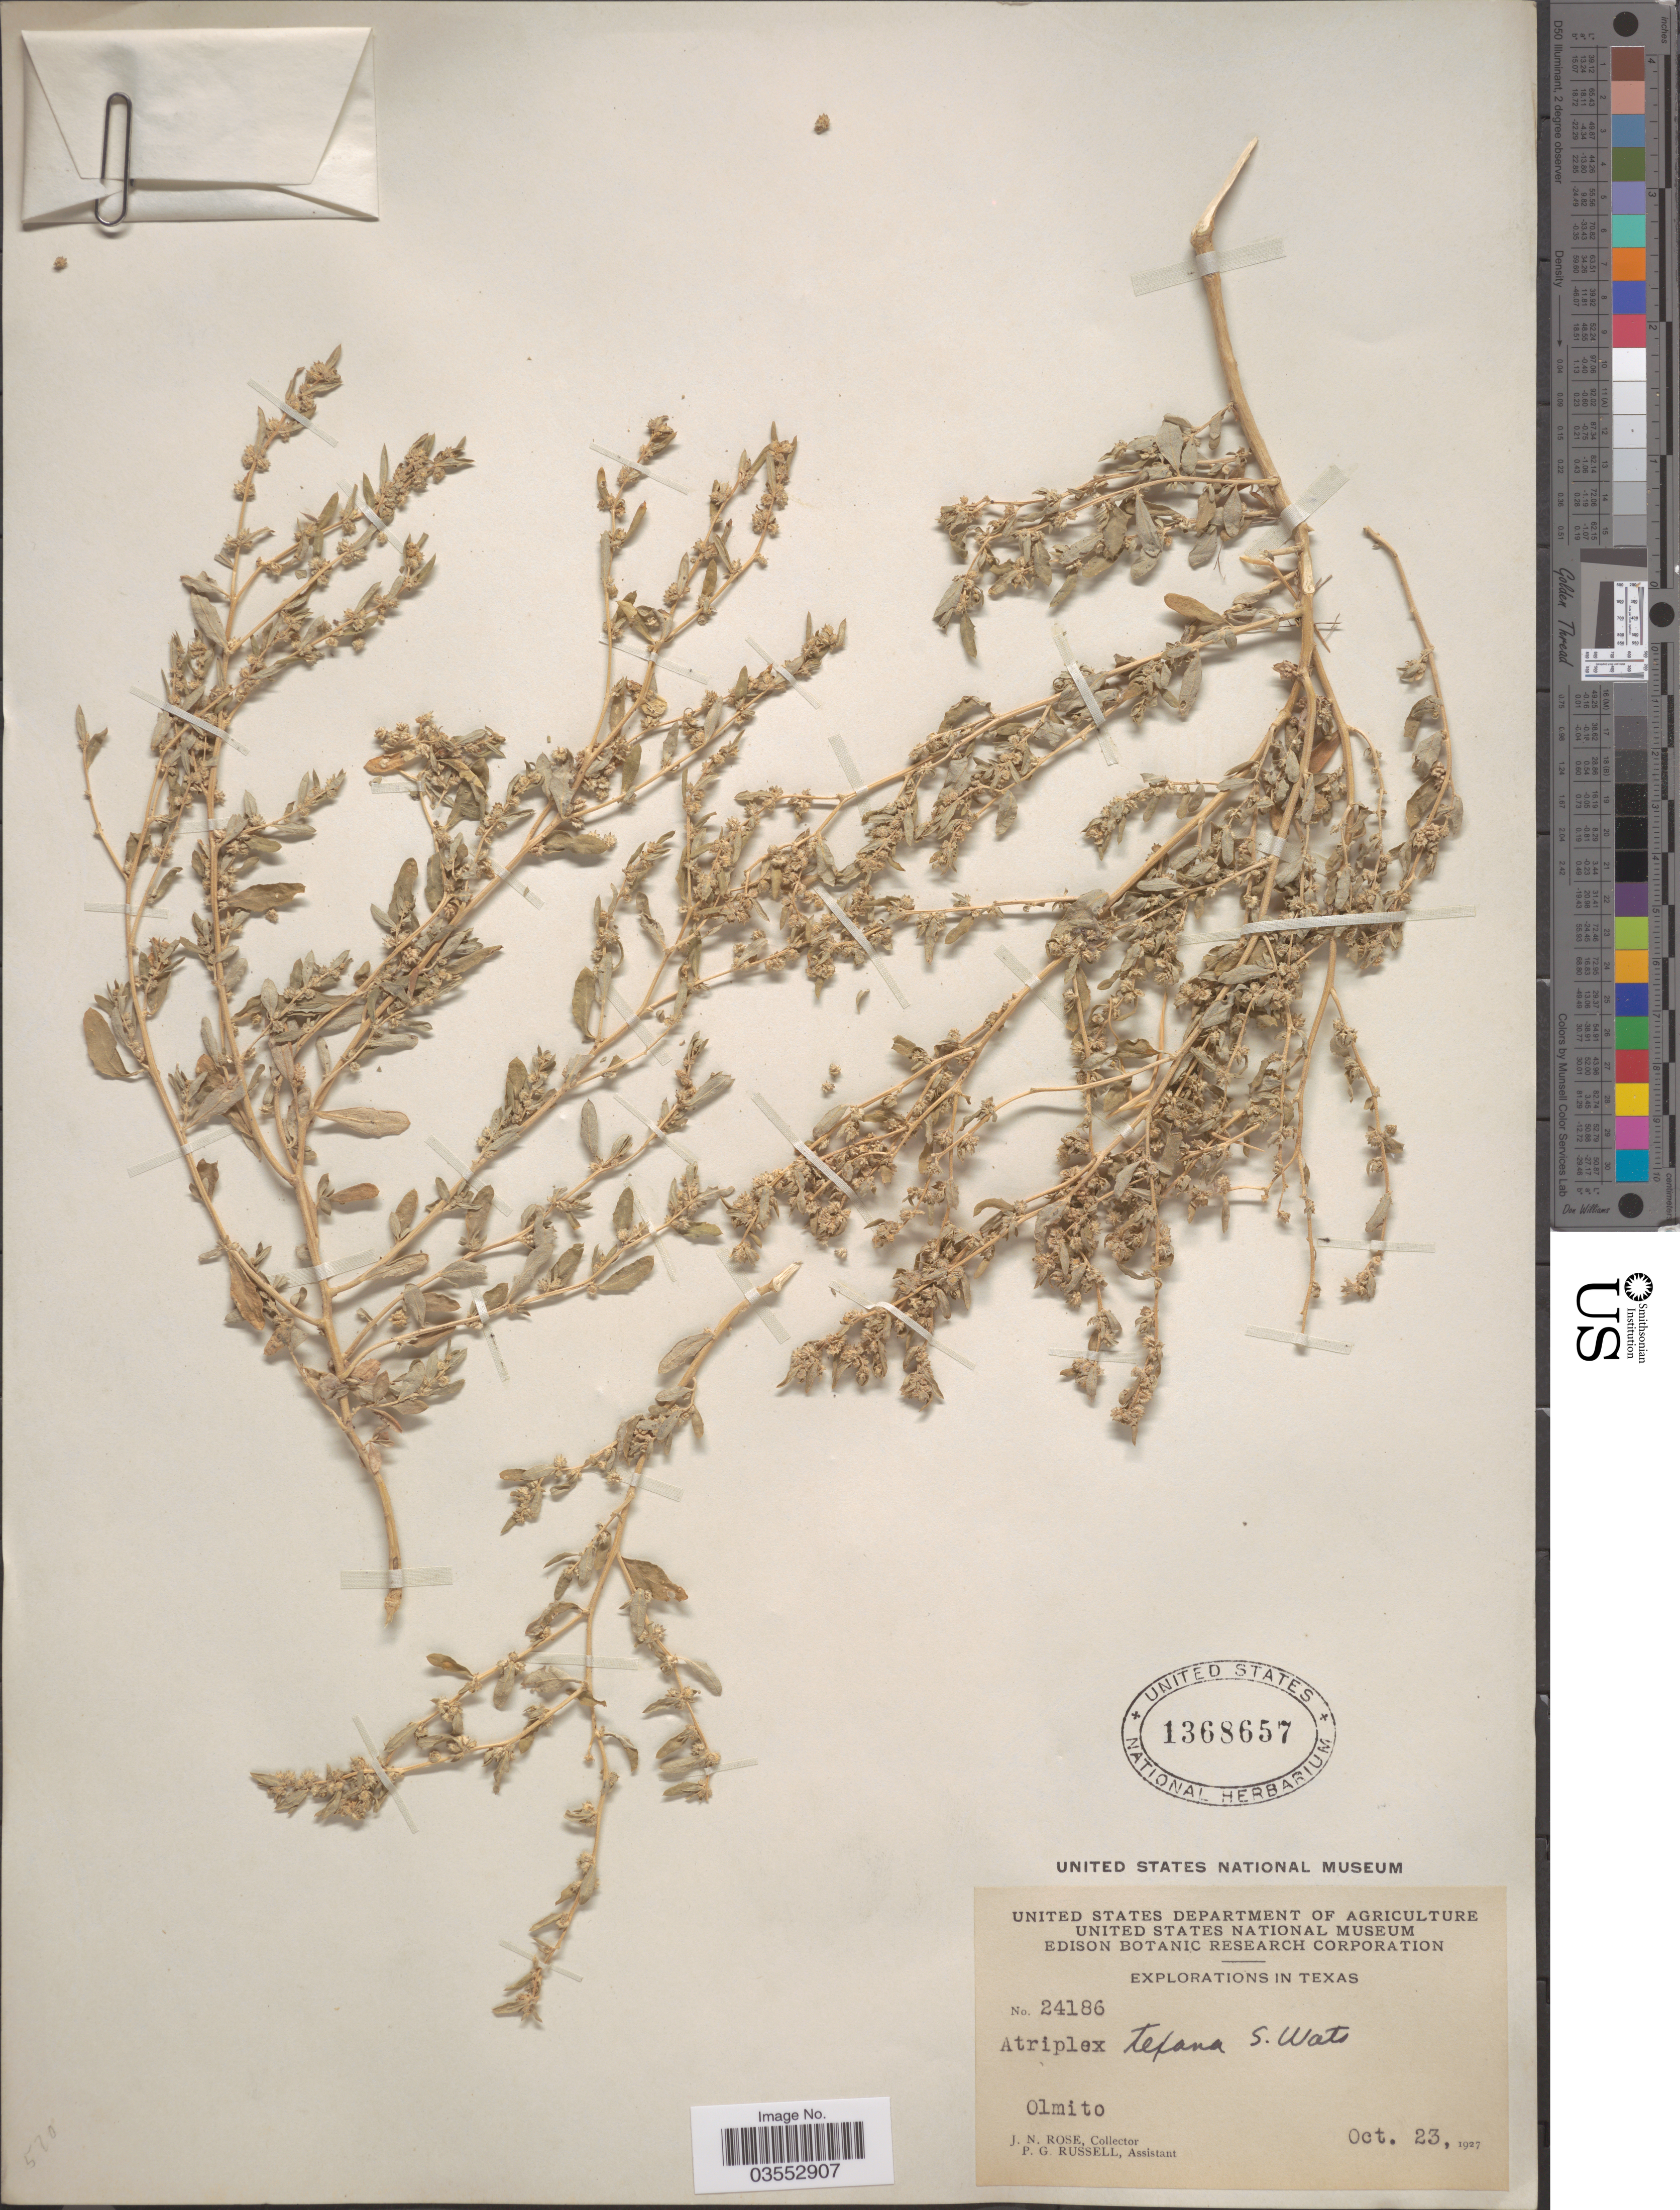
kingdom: Plantae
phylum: Tracheophyta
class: Magnoliopsida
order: Caryophyllales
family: Amaranthaceae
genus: Atriplex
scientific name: Atriplex texana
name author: S. Watson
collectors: J. N. Rose & P. G. Russell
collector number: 24186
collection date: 1927-10-23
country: United States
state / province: Texas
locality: Olmito.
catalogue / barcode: US 1368657